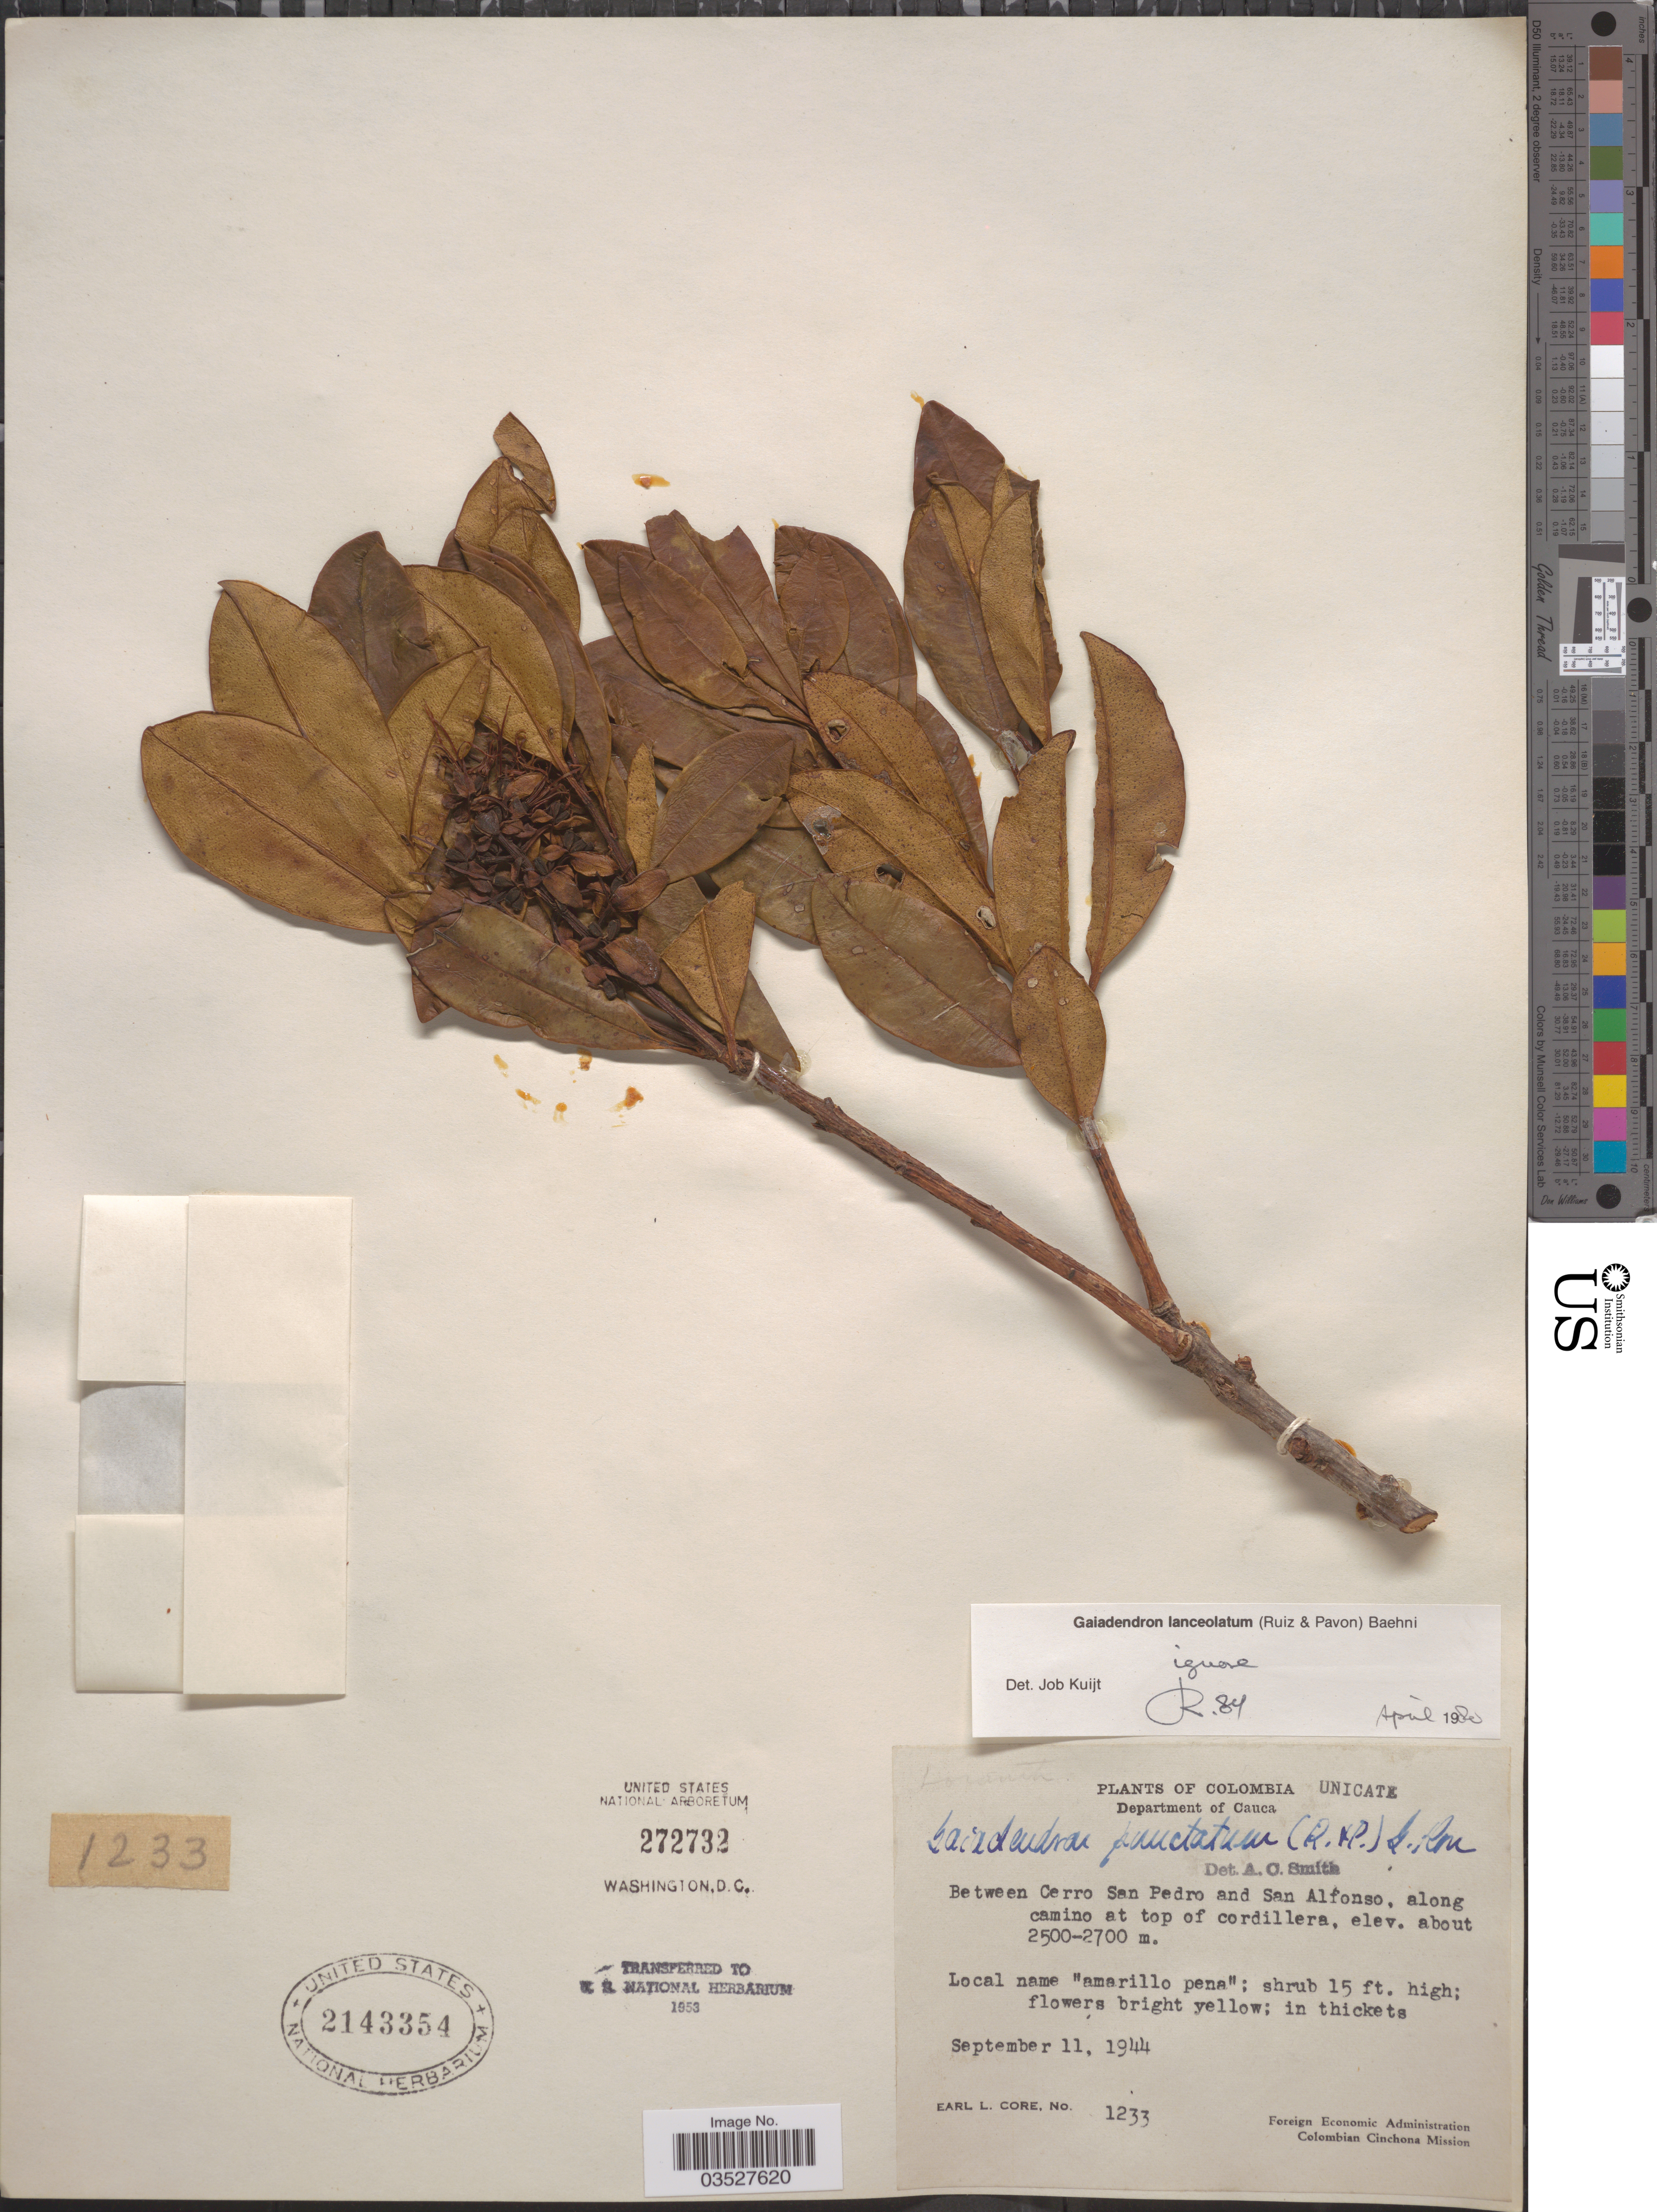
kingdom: Plantae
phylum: Tracheophyta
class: Magnoliopsida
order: Santalales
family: Loranthaceae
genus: Gaiadendron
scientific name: Gaiadendron punctatum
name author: (Ruiz & Pav.) G. Don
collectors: E. Core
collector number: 1233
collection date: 1944-09-11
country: Colombia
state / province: Cauca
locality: Department of Cauca. Between Cerro San Pedro and San Alfonso, along camino at top of cordillera.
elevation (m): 2500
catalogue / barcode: US 2143354